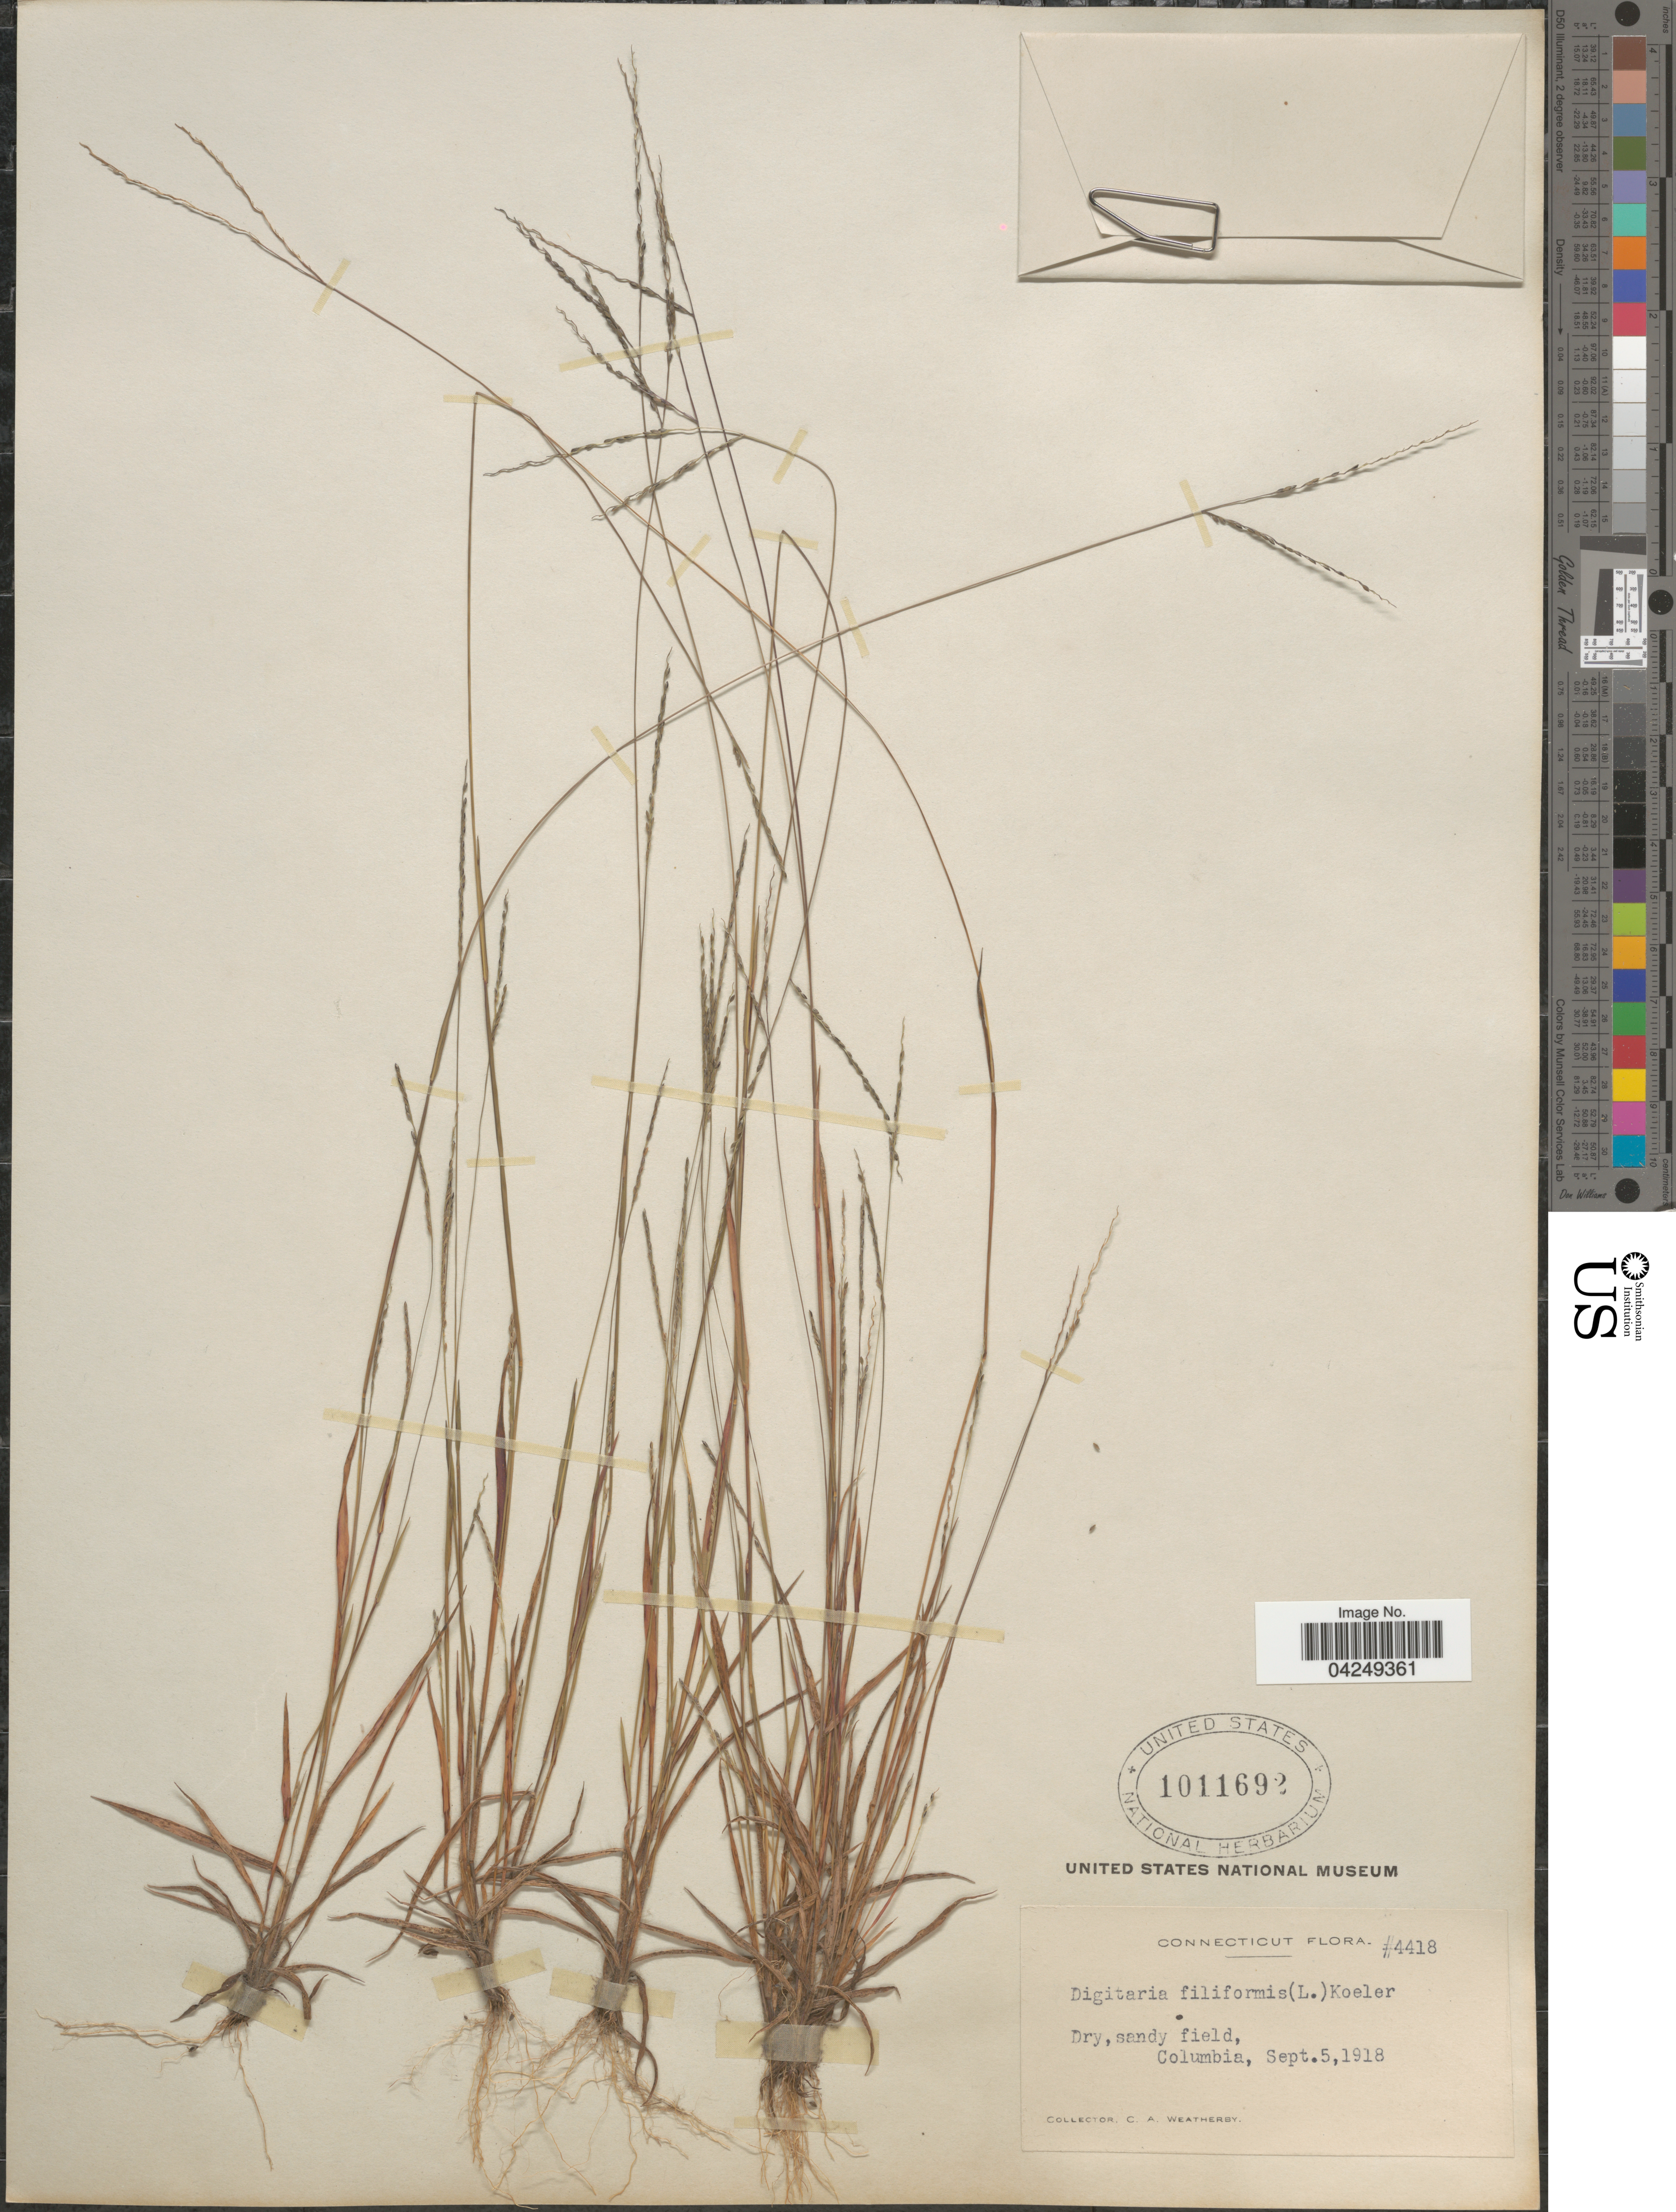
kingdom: Plantae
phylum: Tracheophyta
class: Liliopsida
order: Poales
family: Poaceae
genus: Digitaria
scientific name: Digitaria filiformis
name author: (L.) Koeler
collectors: C. A. Weatherby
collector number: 4418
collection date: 1918-09-05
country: United States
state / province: Connecticut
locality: Dry, sandy field, Columbia.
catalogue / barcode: US 1011692